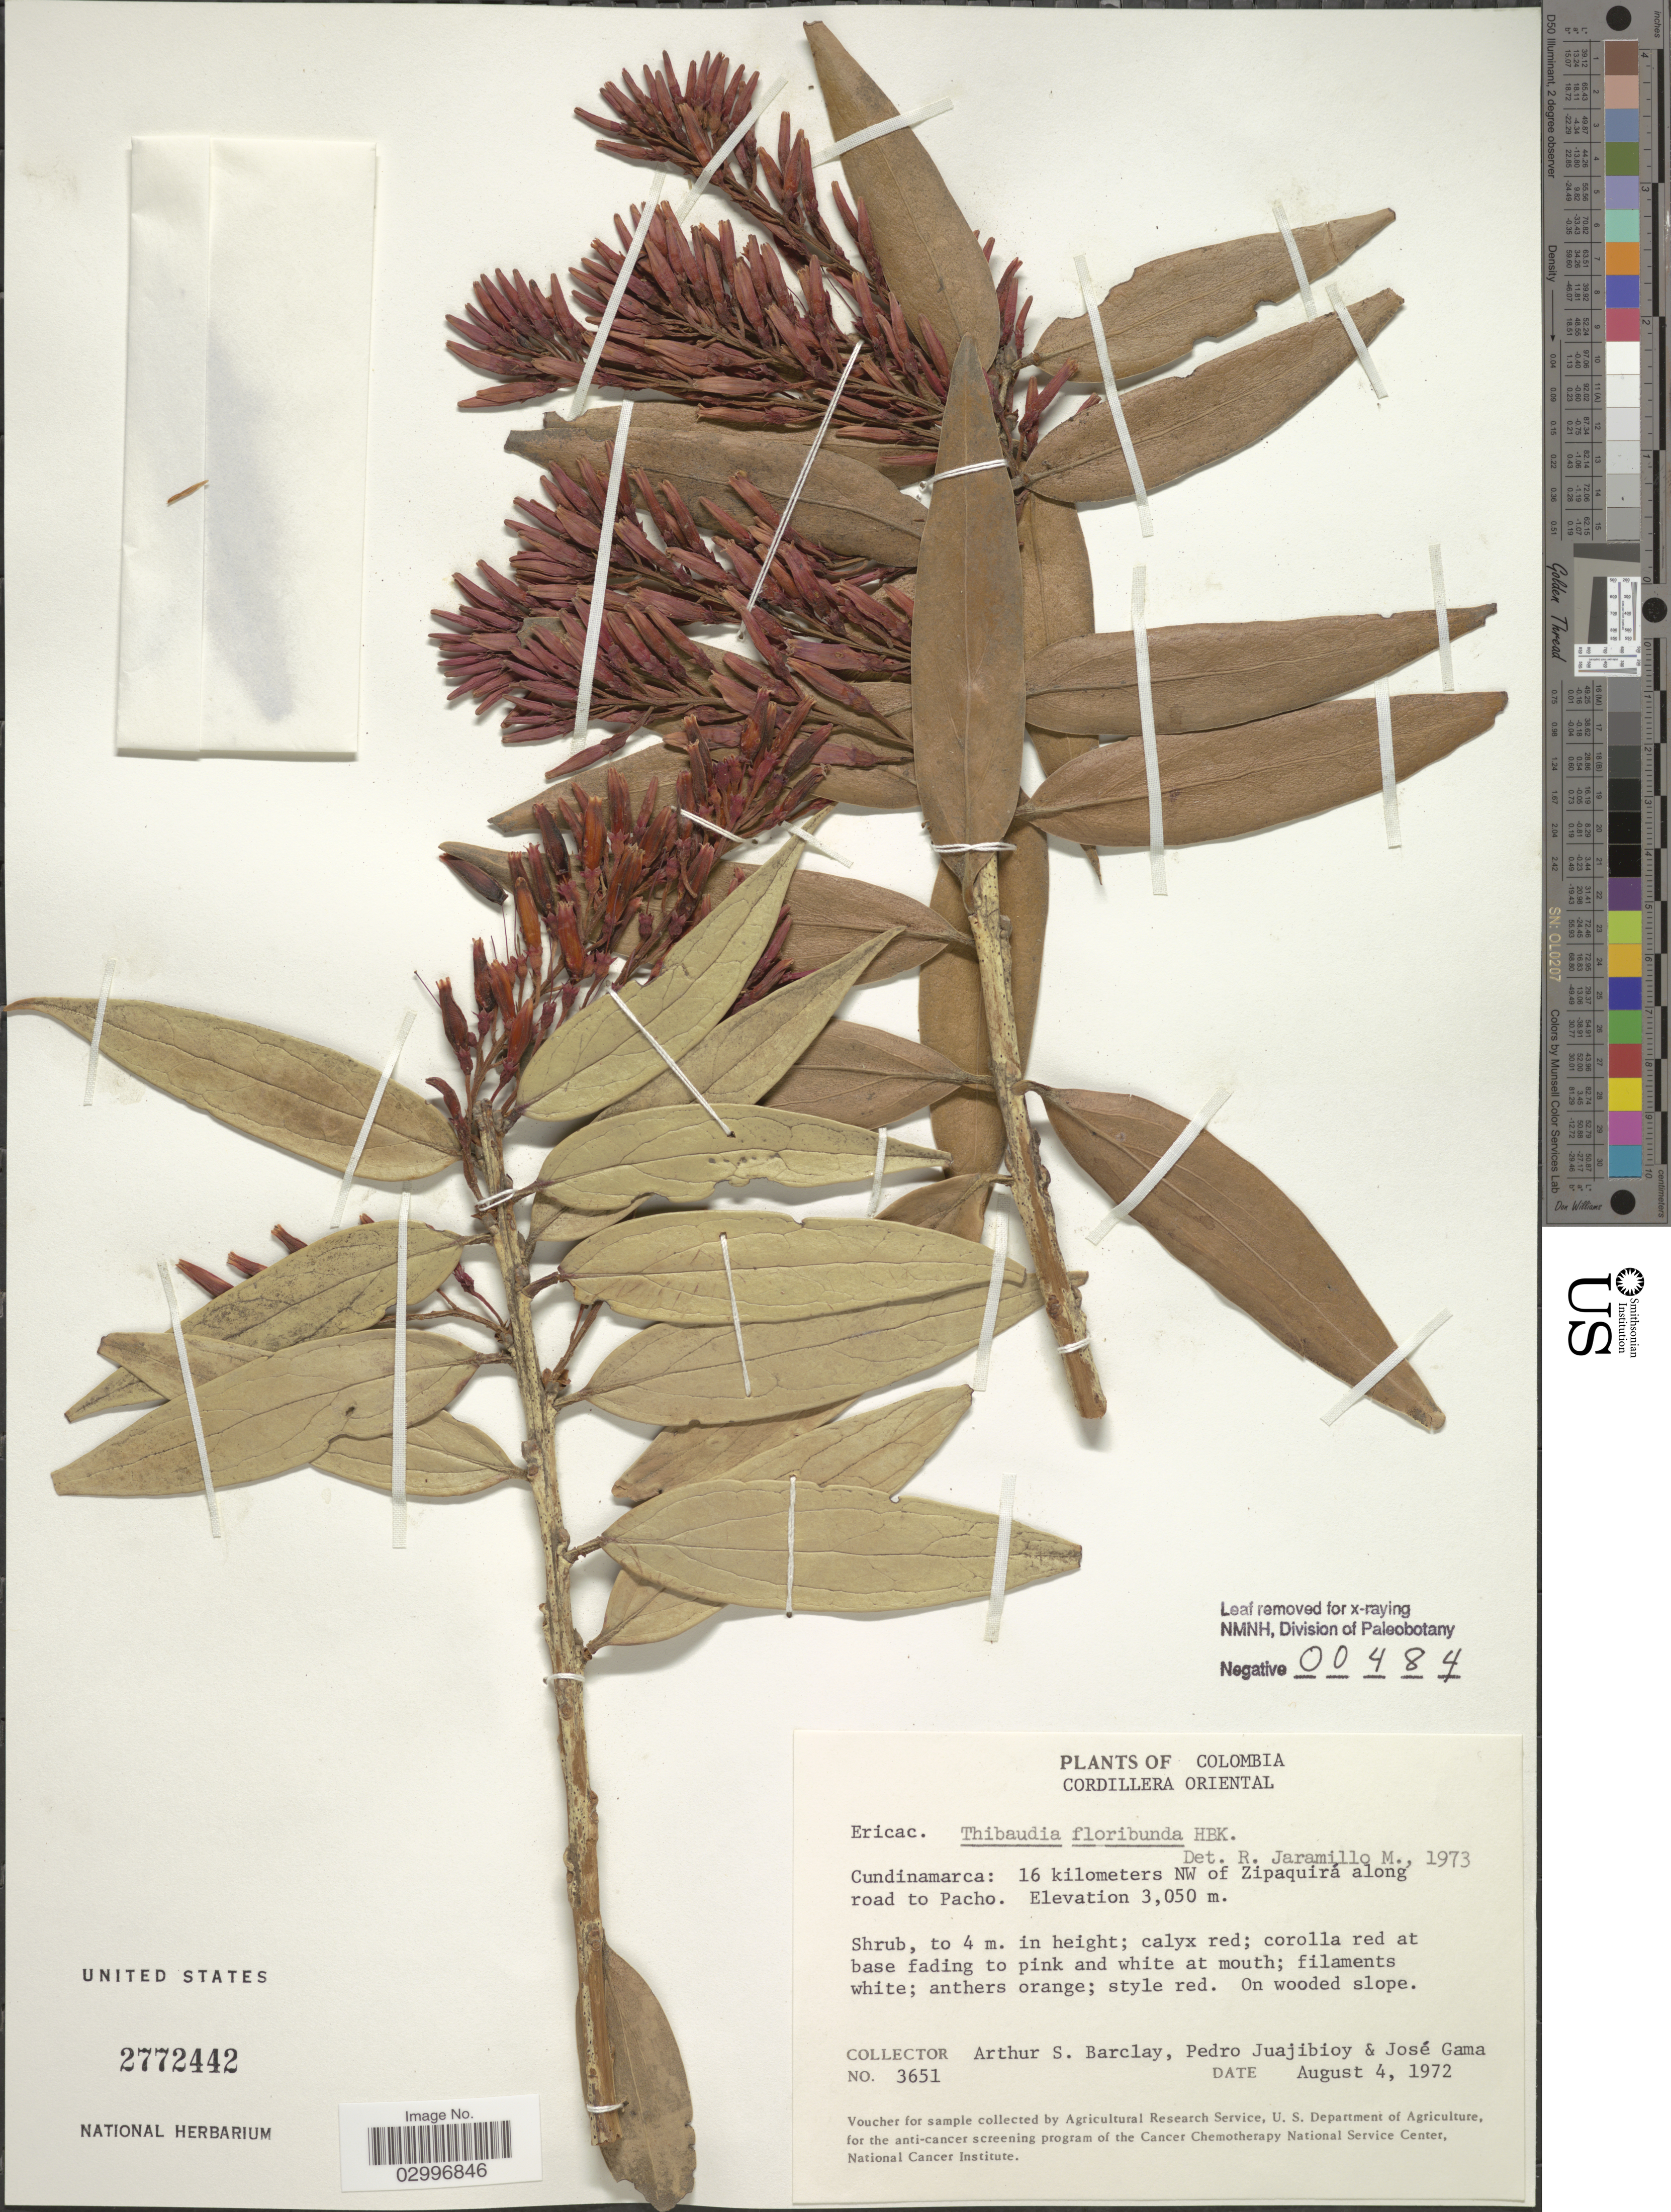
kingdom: Plantae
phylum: Tracheophyta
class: Magnoliopsida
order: Ericales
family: Ericaceae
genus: Thibaudia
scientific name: Thibaudia floribunda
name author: Kunth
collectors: A. S. Barclay, P. Juajibioy & J. Gama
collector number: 3651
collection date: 1972-08-04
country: Colombia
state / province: Cundinamarca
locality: Cordillera Oriental. 16 kilometers NW of Zipaquirá along road to Pacho.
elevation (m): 3050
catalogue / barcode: US 2772442